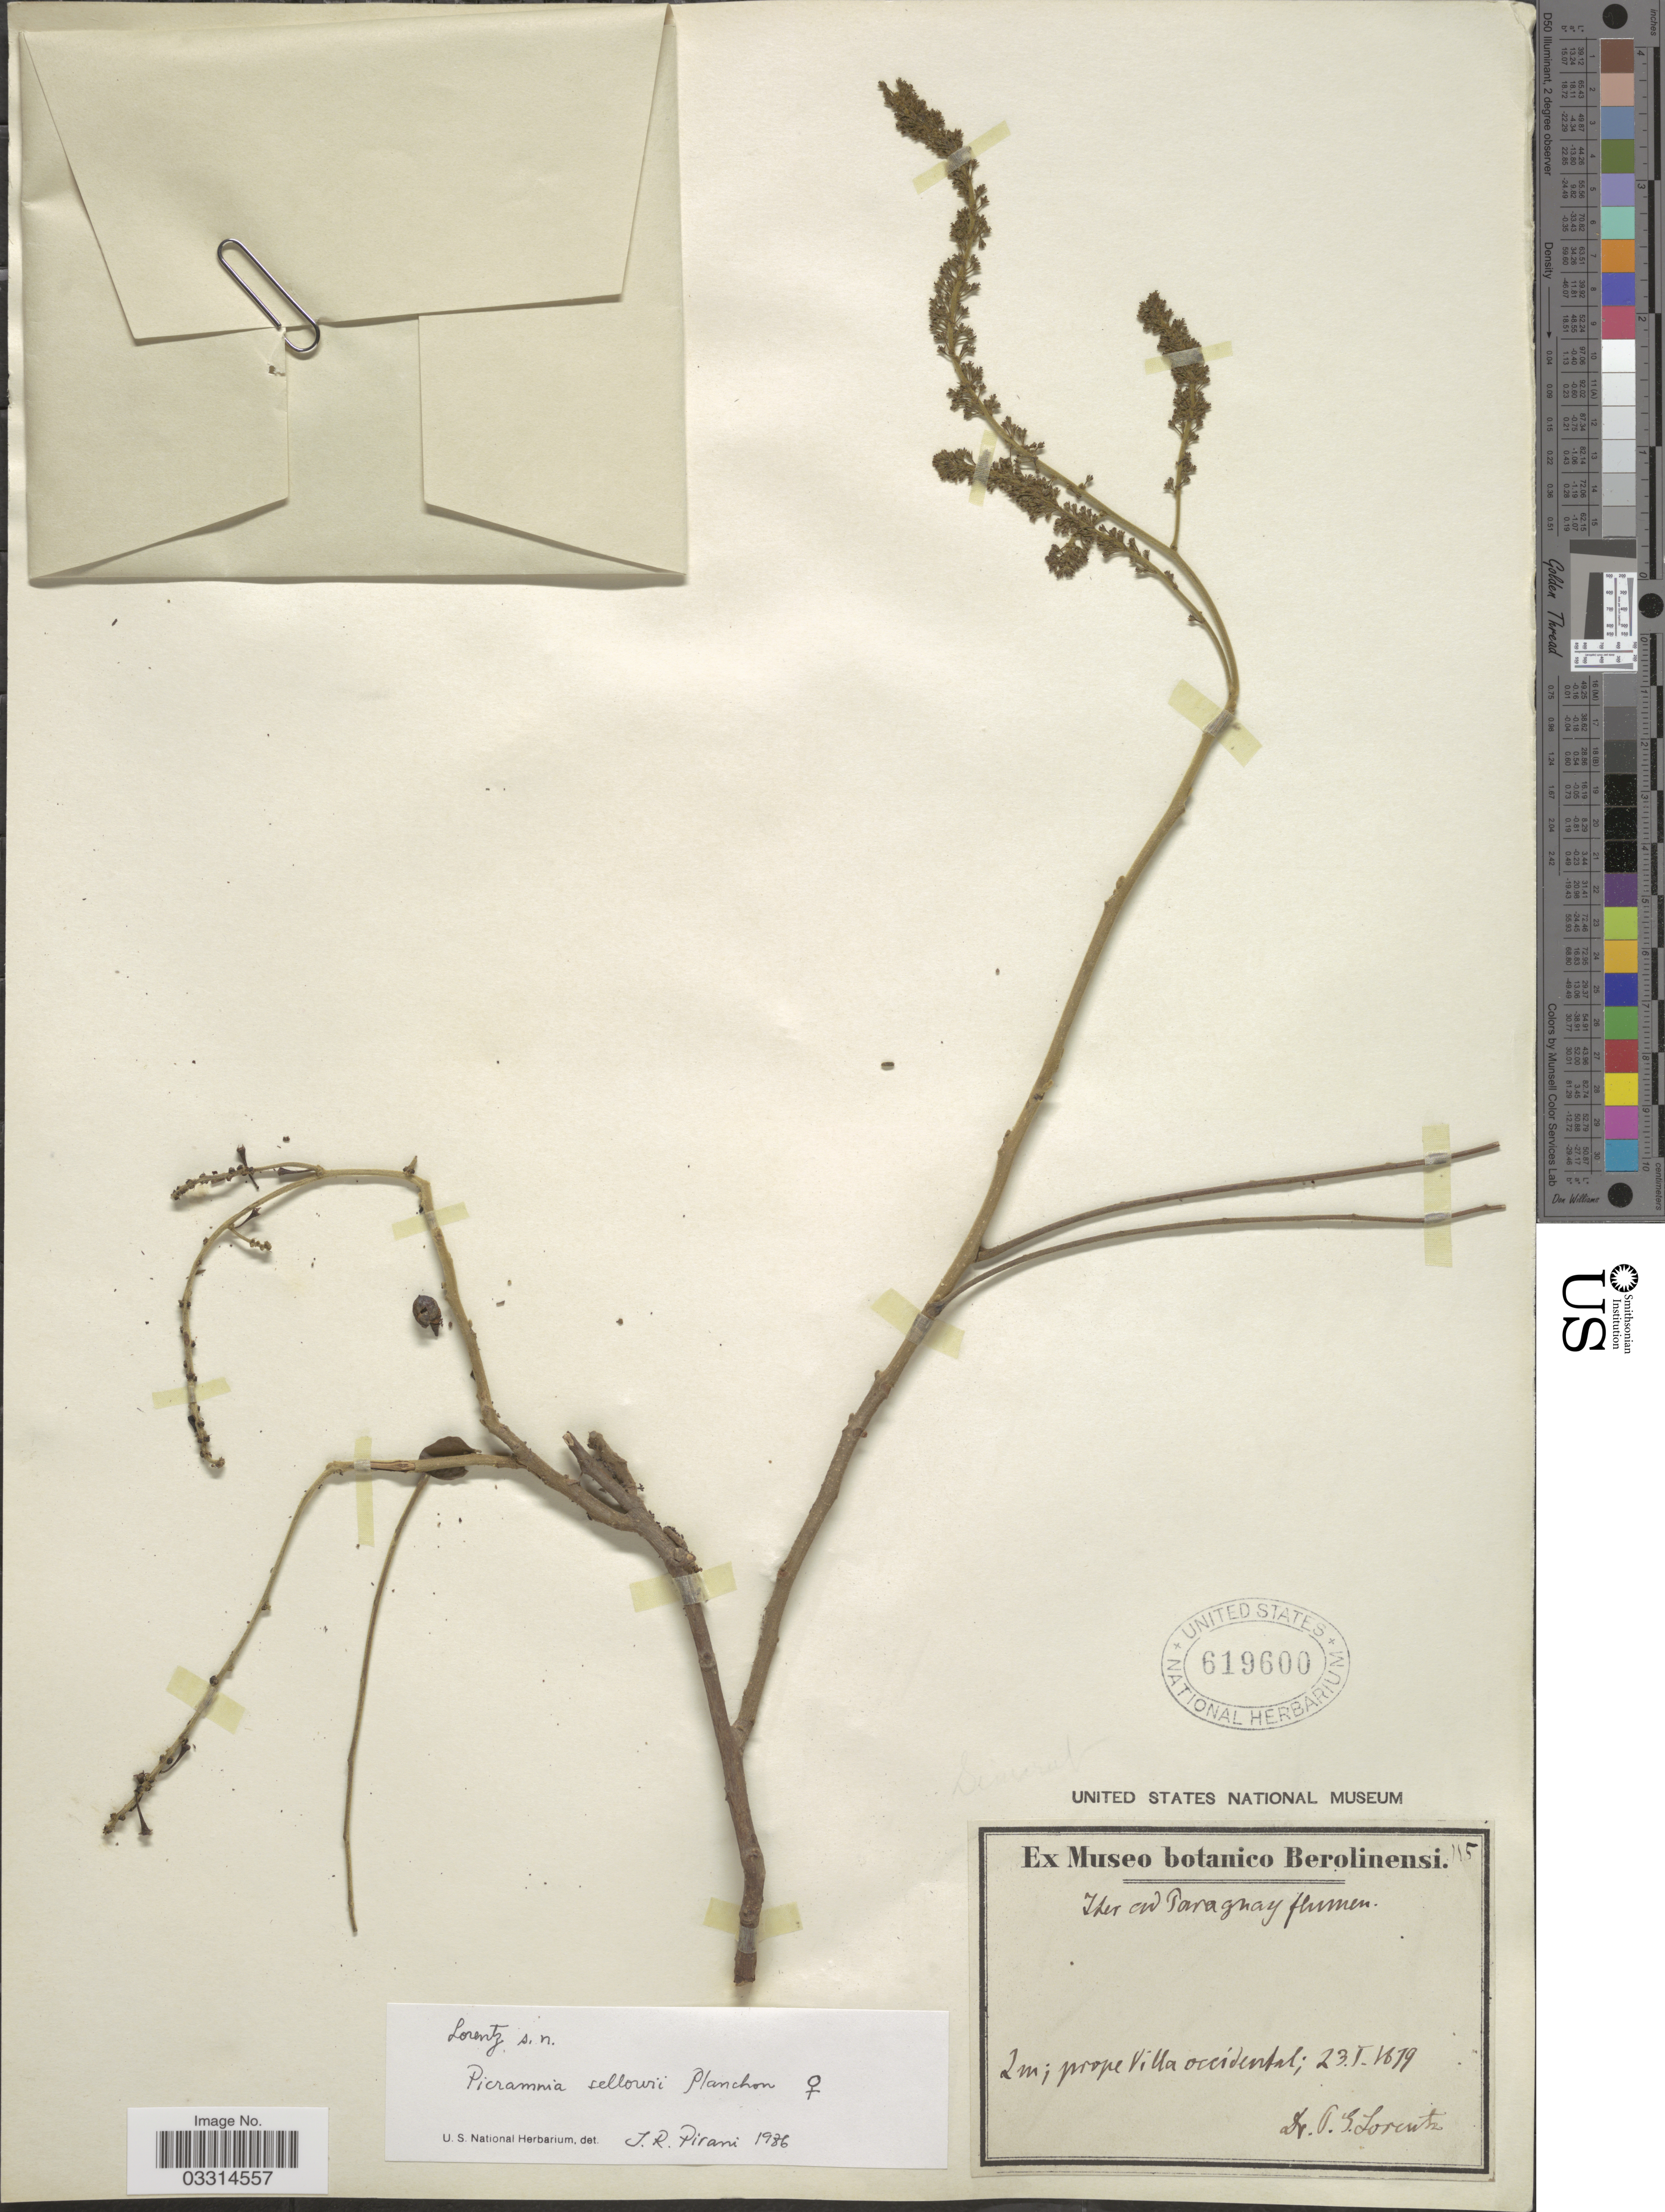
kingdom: Plantae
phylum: Tracheophyta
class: Magnoliopsida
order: Picramniales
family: Picramniaceae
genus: Picramnia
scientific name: Picramnia sellowii subsp. sellowii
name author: Planch.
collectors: P. G. Lorentz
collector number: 115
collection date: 1879-01-23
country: Paraguay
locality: Prope Villa occidental.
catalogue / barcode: US 619600